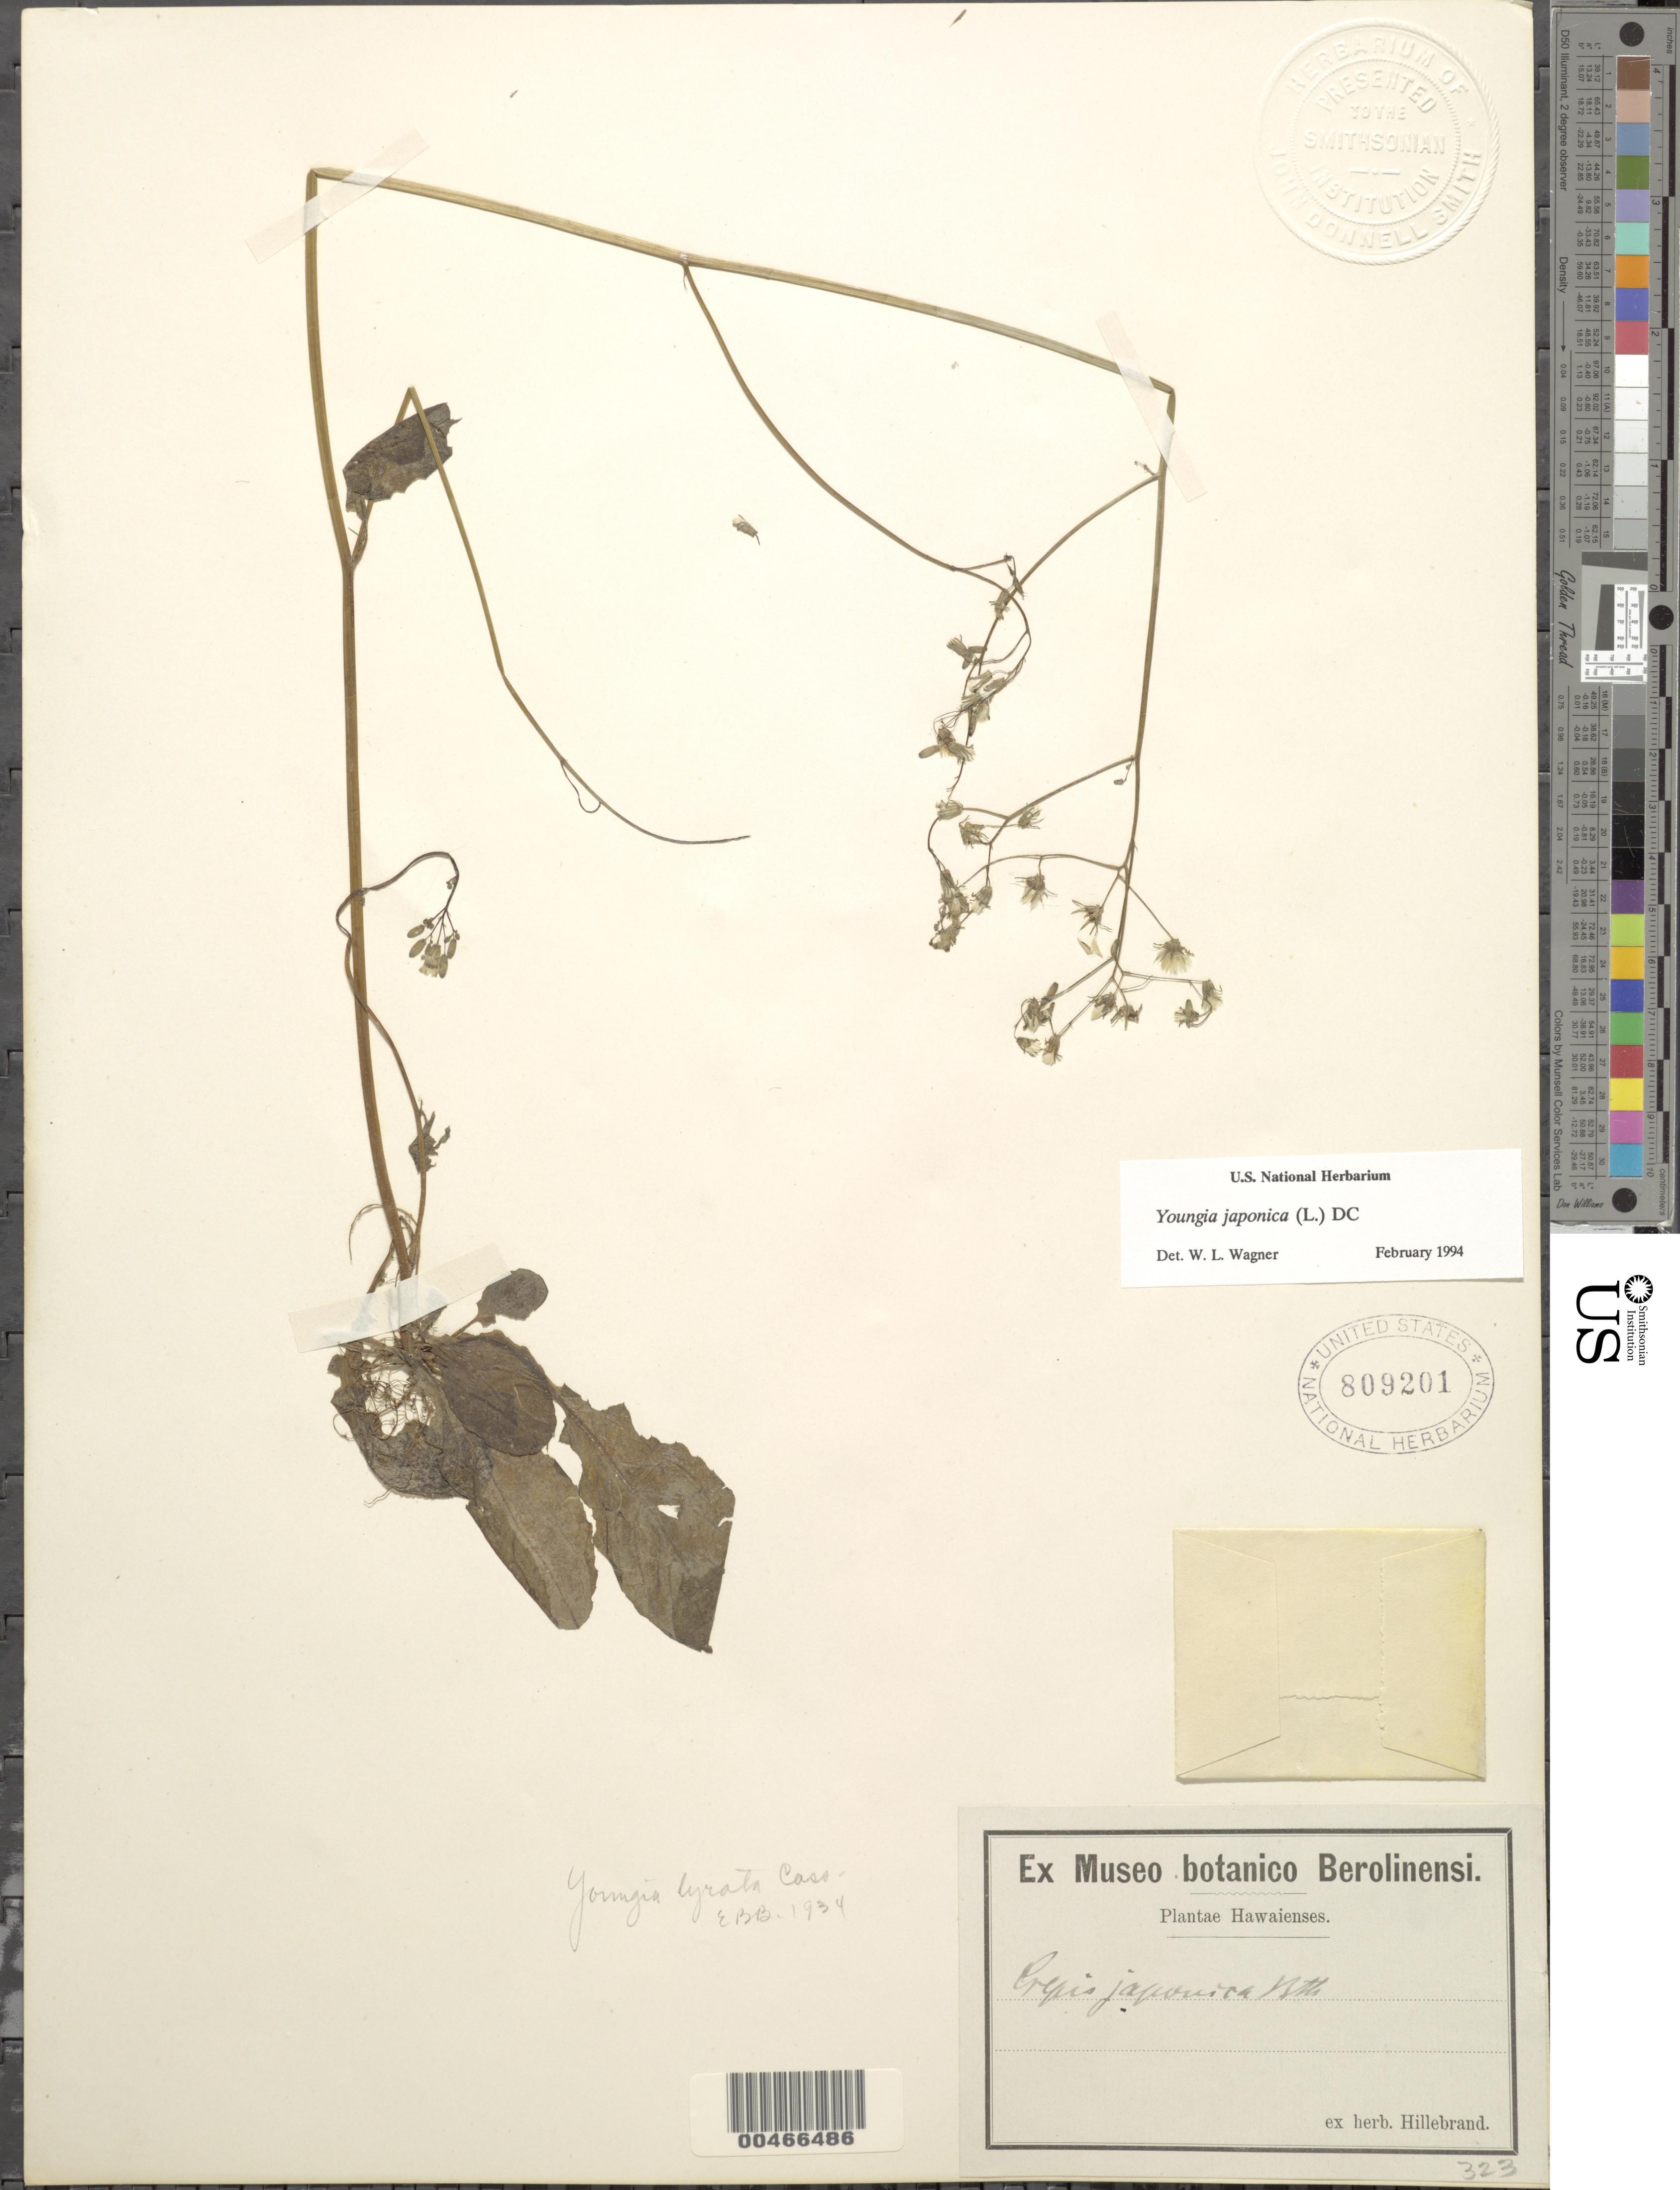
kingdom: Plantae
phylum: Tracheophyta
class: Magnoliopsida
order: Asterales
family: Asteraceae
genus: Youngia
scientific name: Youngia japonica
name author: (L.) DC.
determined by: Wagner, W. L., (BOT), Smithsonian Institution - National Museum of Natural History (UNITED STATES)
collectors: W. Hillebrand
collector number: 323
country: United States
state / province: Hawaii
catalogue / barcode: US 809201